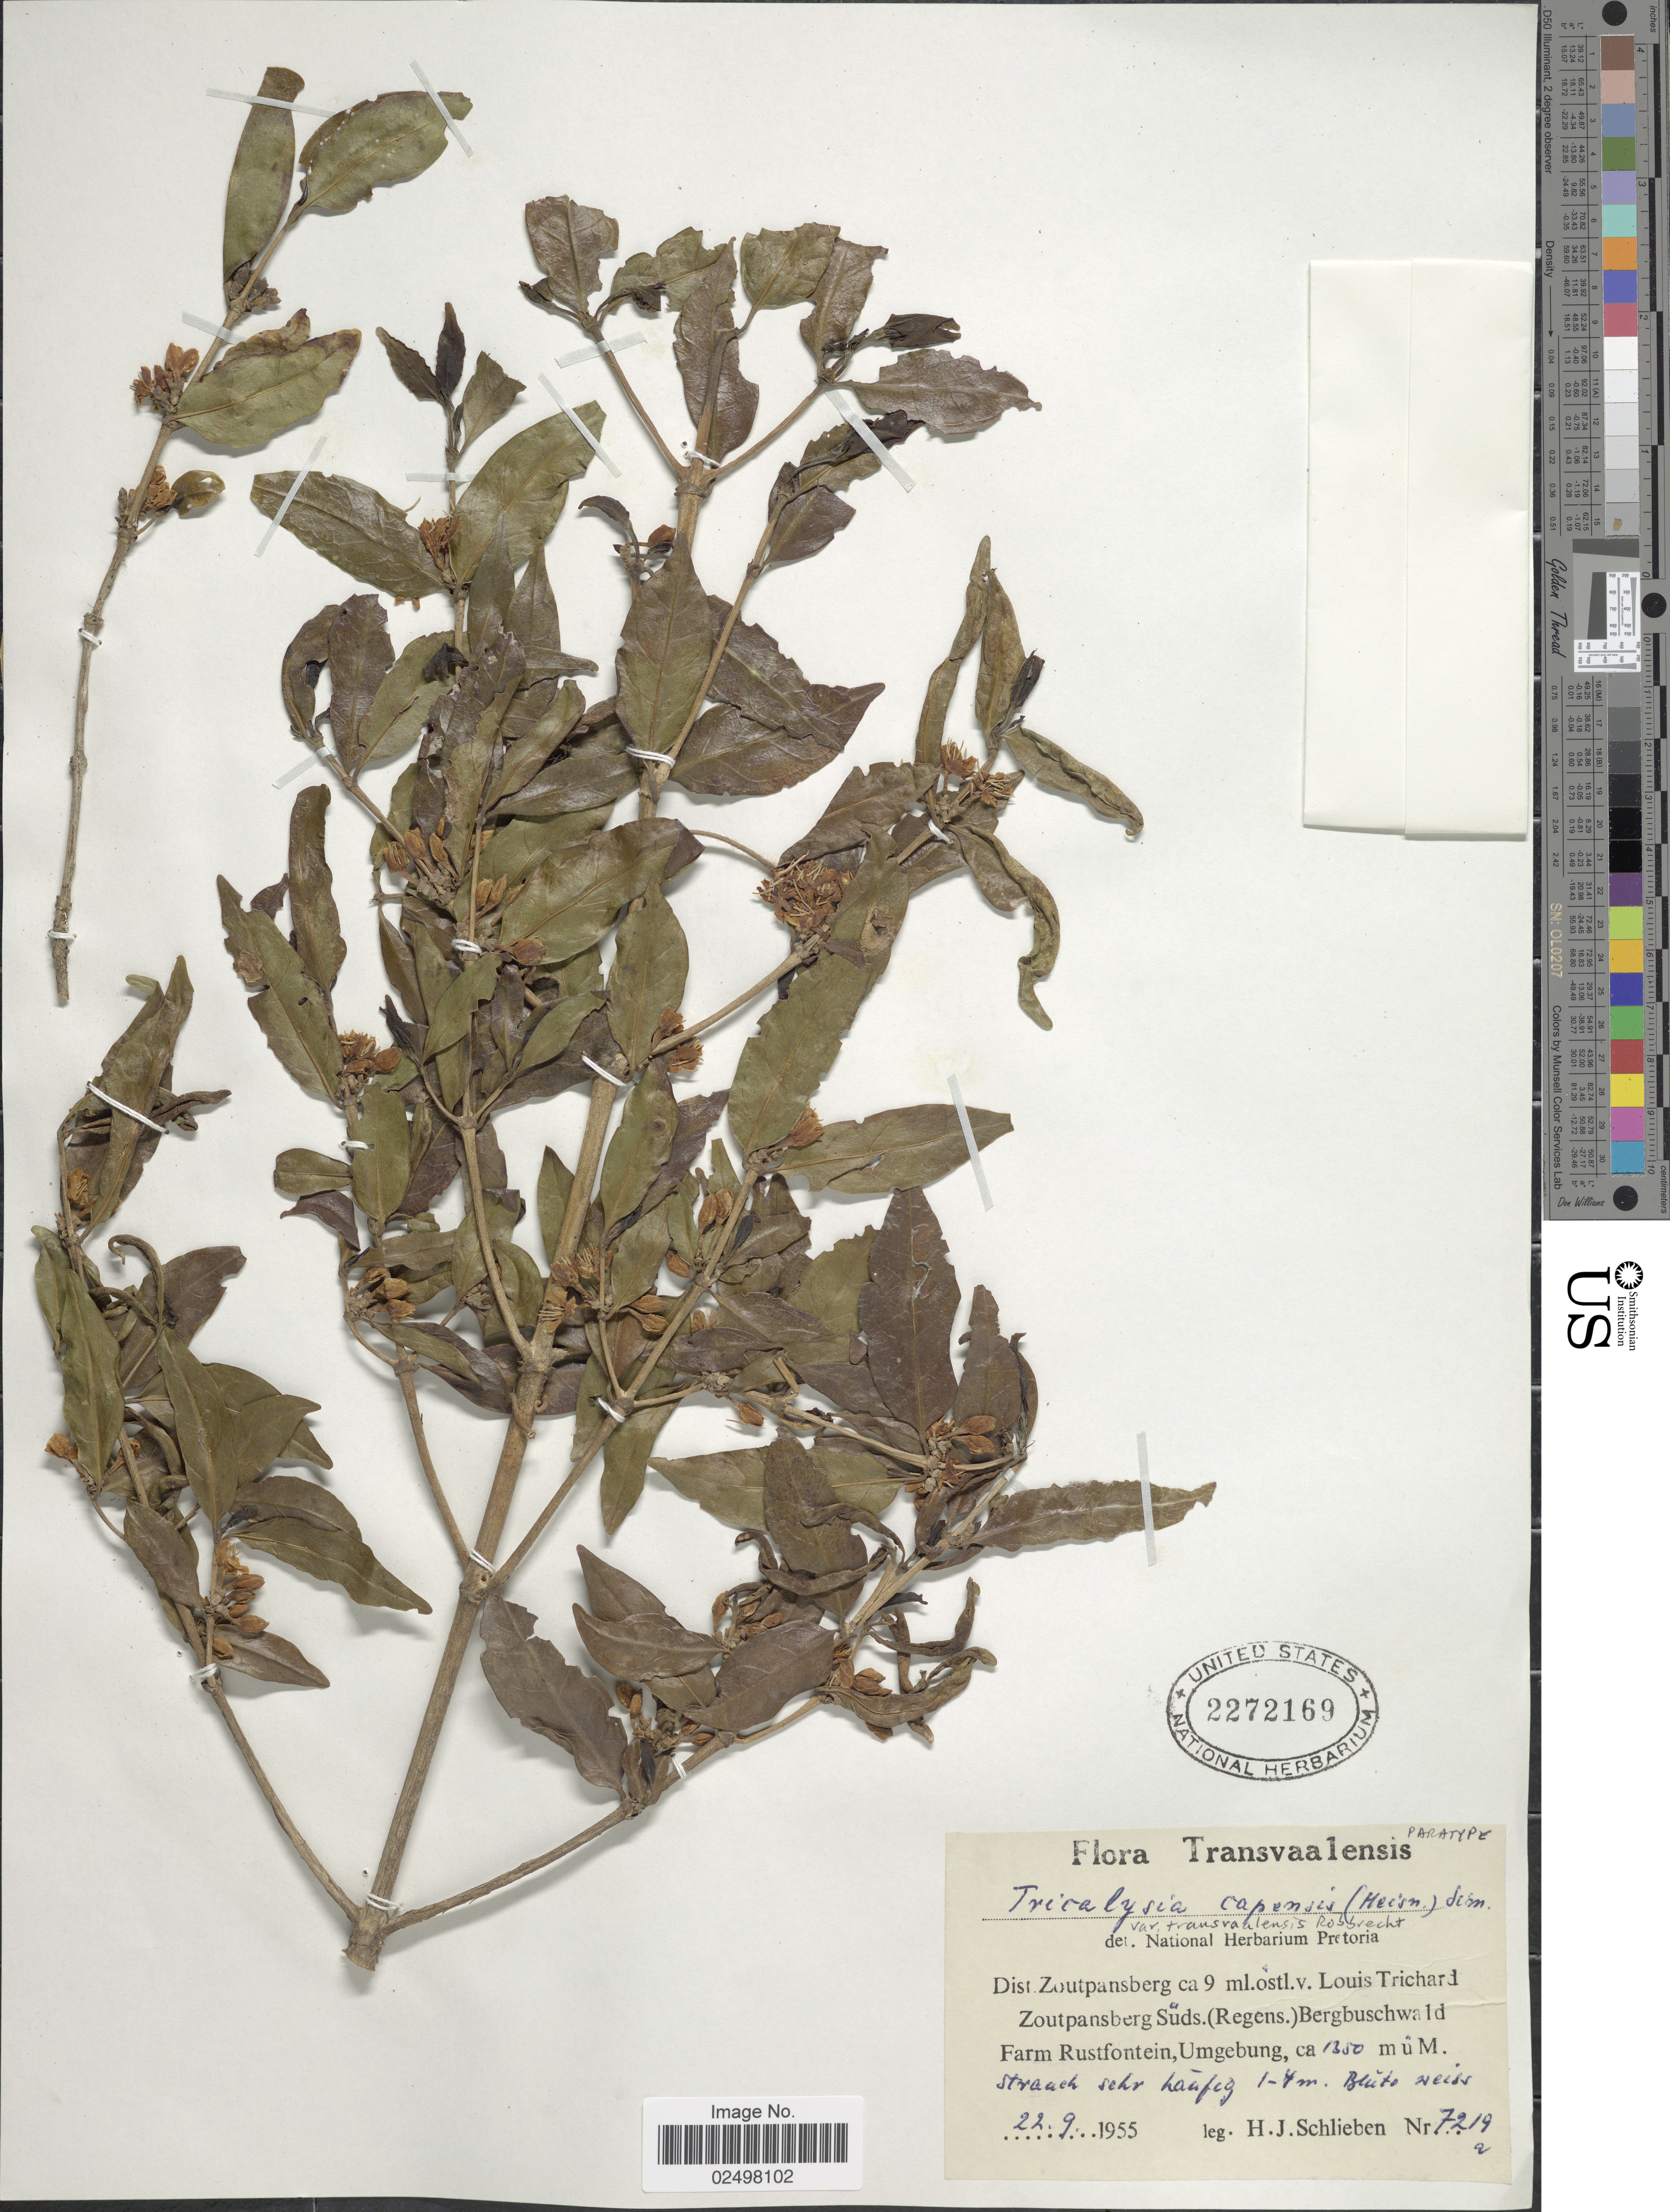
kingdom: Plantae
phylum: Tracheophyta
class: Magnoliopsida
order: Gentianales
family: Rubiaceae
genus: Tricalysia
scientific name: Tricalysia capensis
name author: (Meisn. ex Hochst.) Sim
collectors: H. J. Schlieben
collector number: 7219a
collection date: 1955-09-22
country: South Africa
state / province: Limpopo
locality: Transvaalensis, Dist. Zoutpansberg ca 9 ml. ostl.v. Louis Trichardt Zoutpansberg Suds. (Regens).Bergbuschwald Farm Rustfontein, Umgebung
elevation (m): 1350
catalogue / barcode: US 2272169